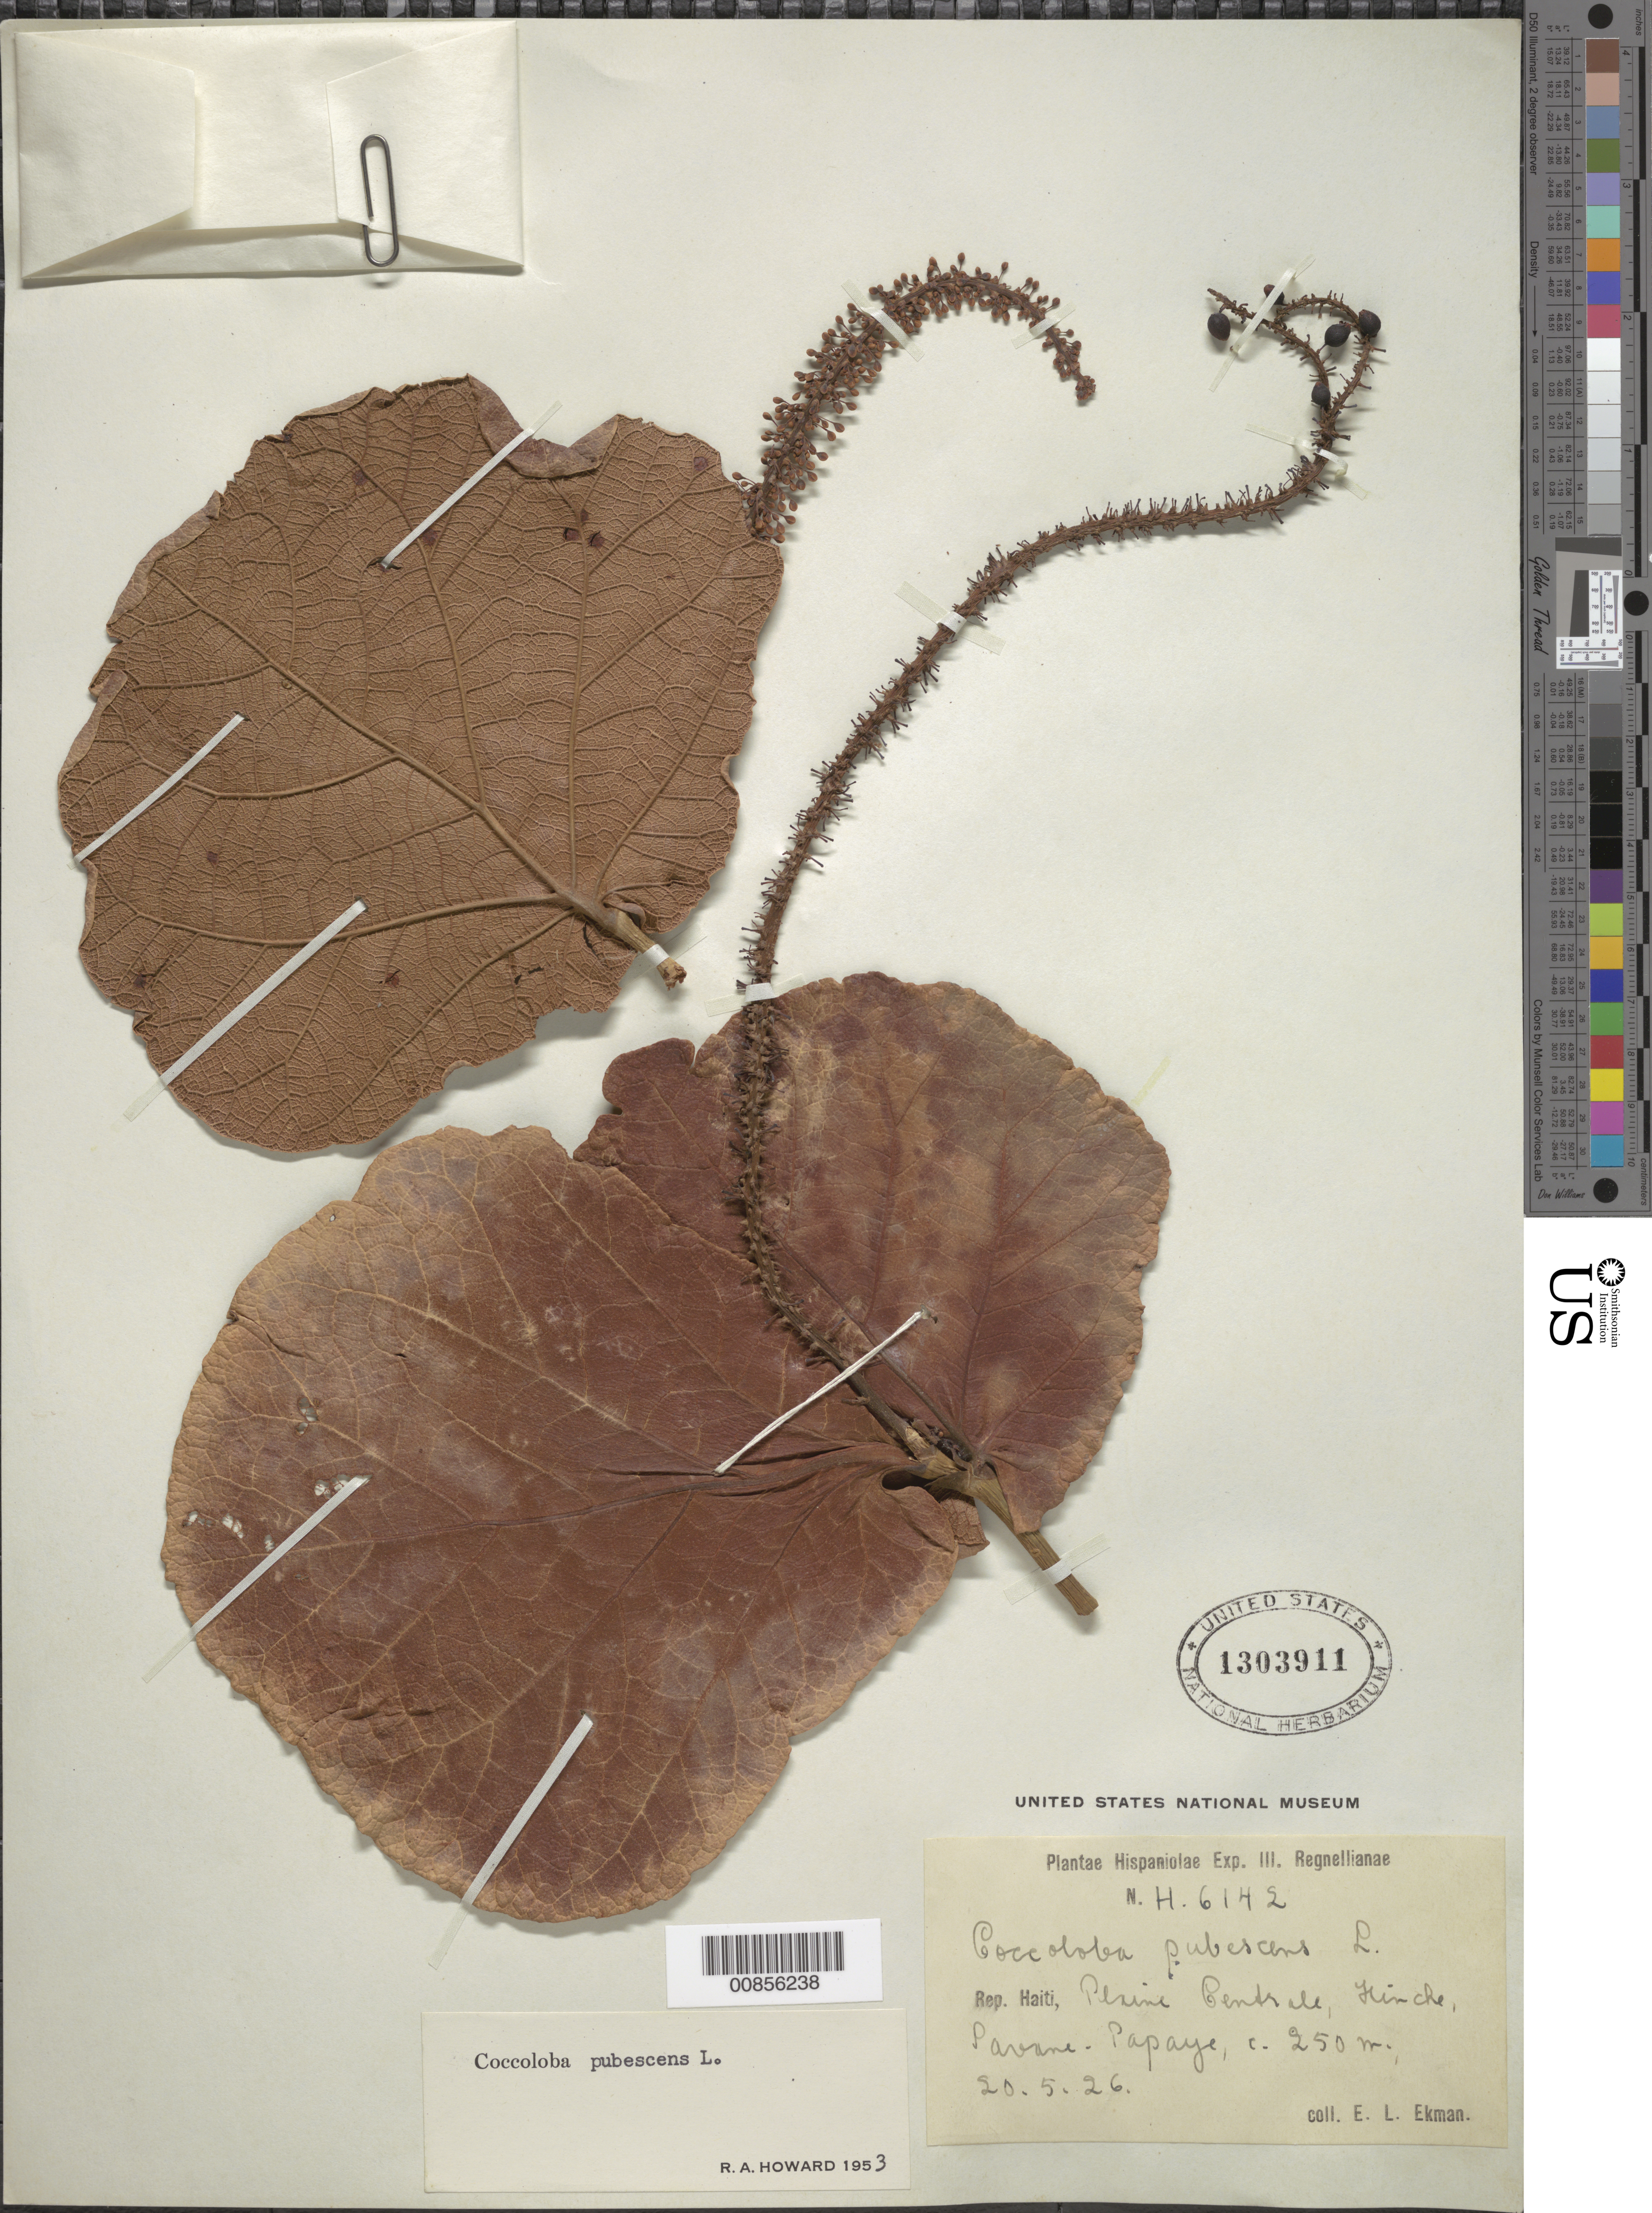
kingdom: Plantae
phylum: Tracheophyta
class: Magnoliopsida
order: Caryophyllales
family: Polygonaceae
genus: Coccoloba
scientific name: Coccoloba pubescens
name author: L.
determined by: Howard, R. A.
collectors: E. L. Ekman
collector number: H 6142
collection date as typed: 20 May 1926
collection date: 1926-05-20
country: Haiti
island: Hispaniola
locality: Plaine Centrale, Hinche, Savane-Papaye.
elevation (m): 250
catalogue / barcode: US 1303911